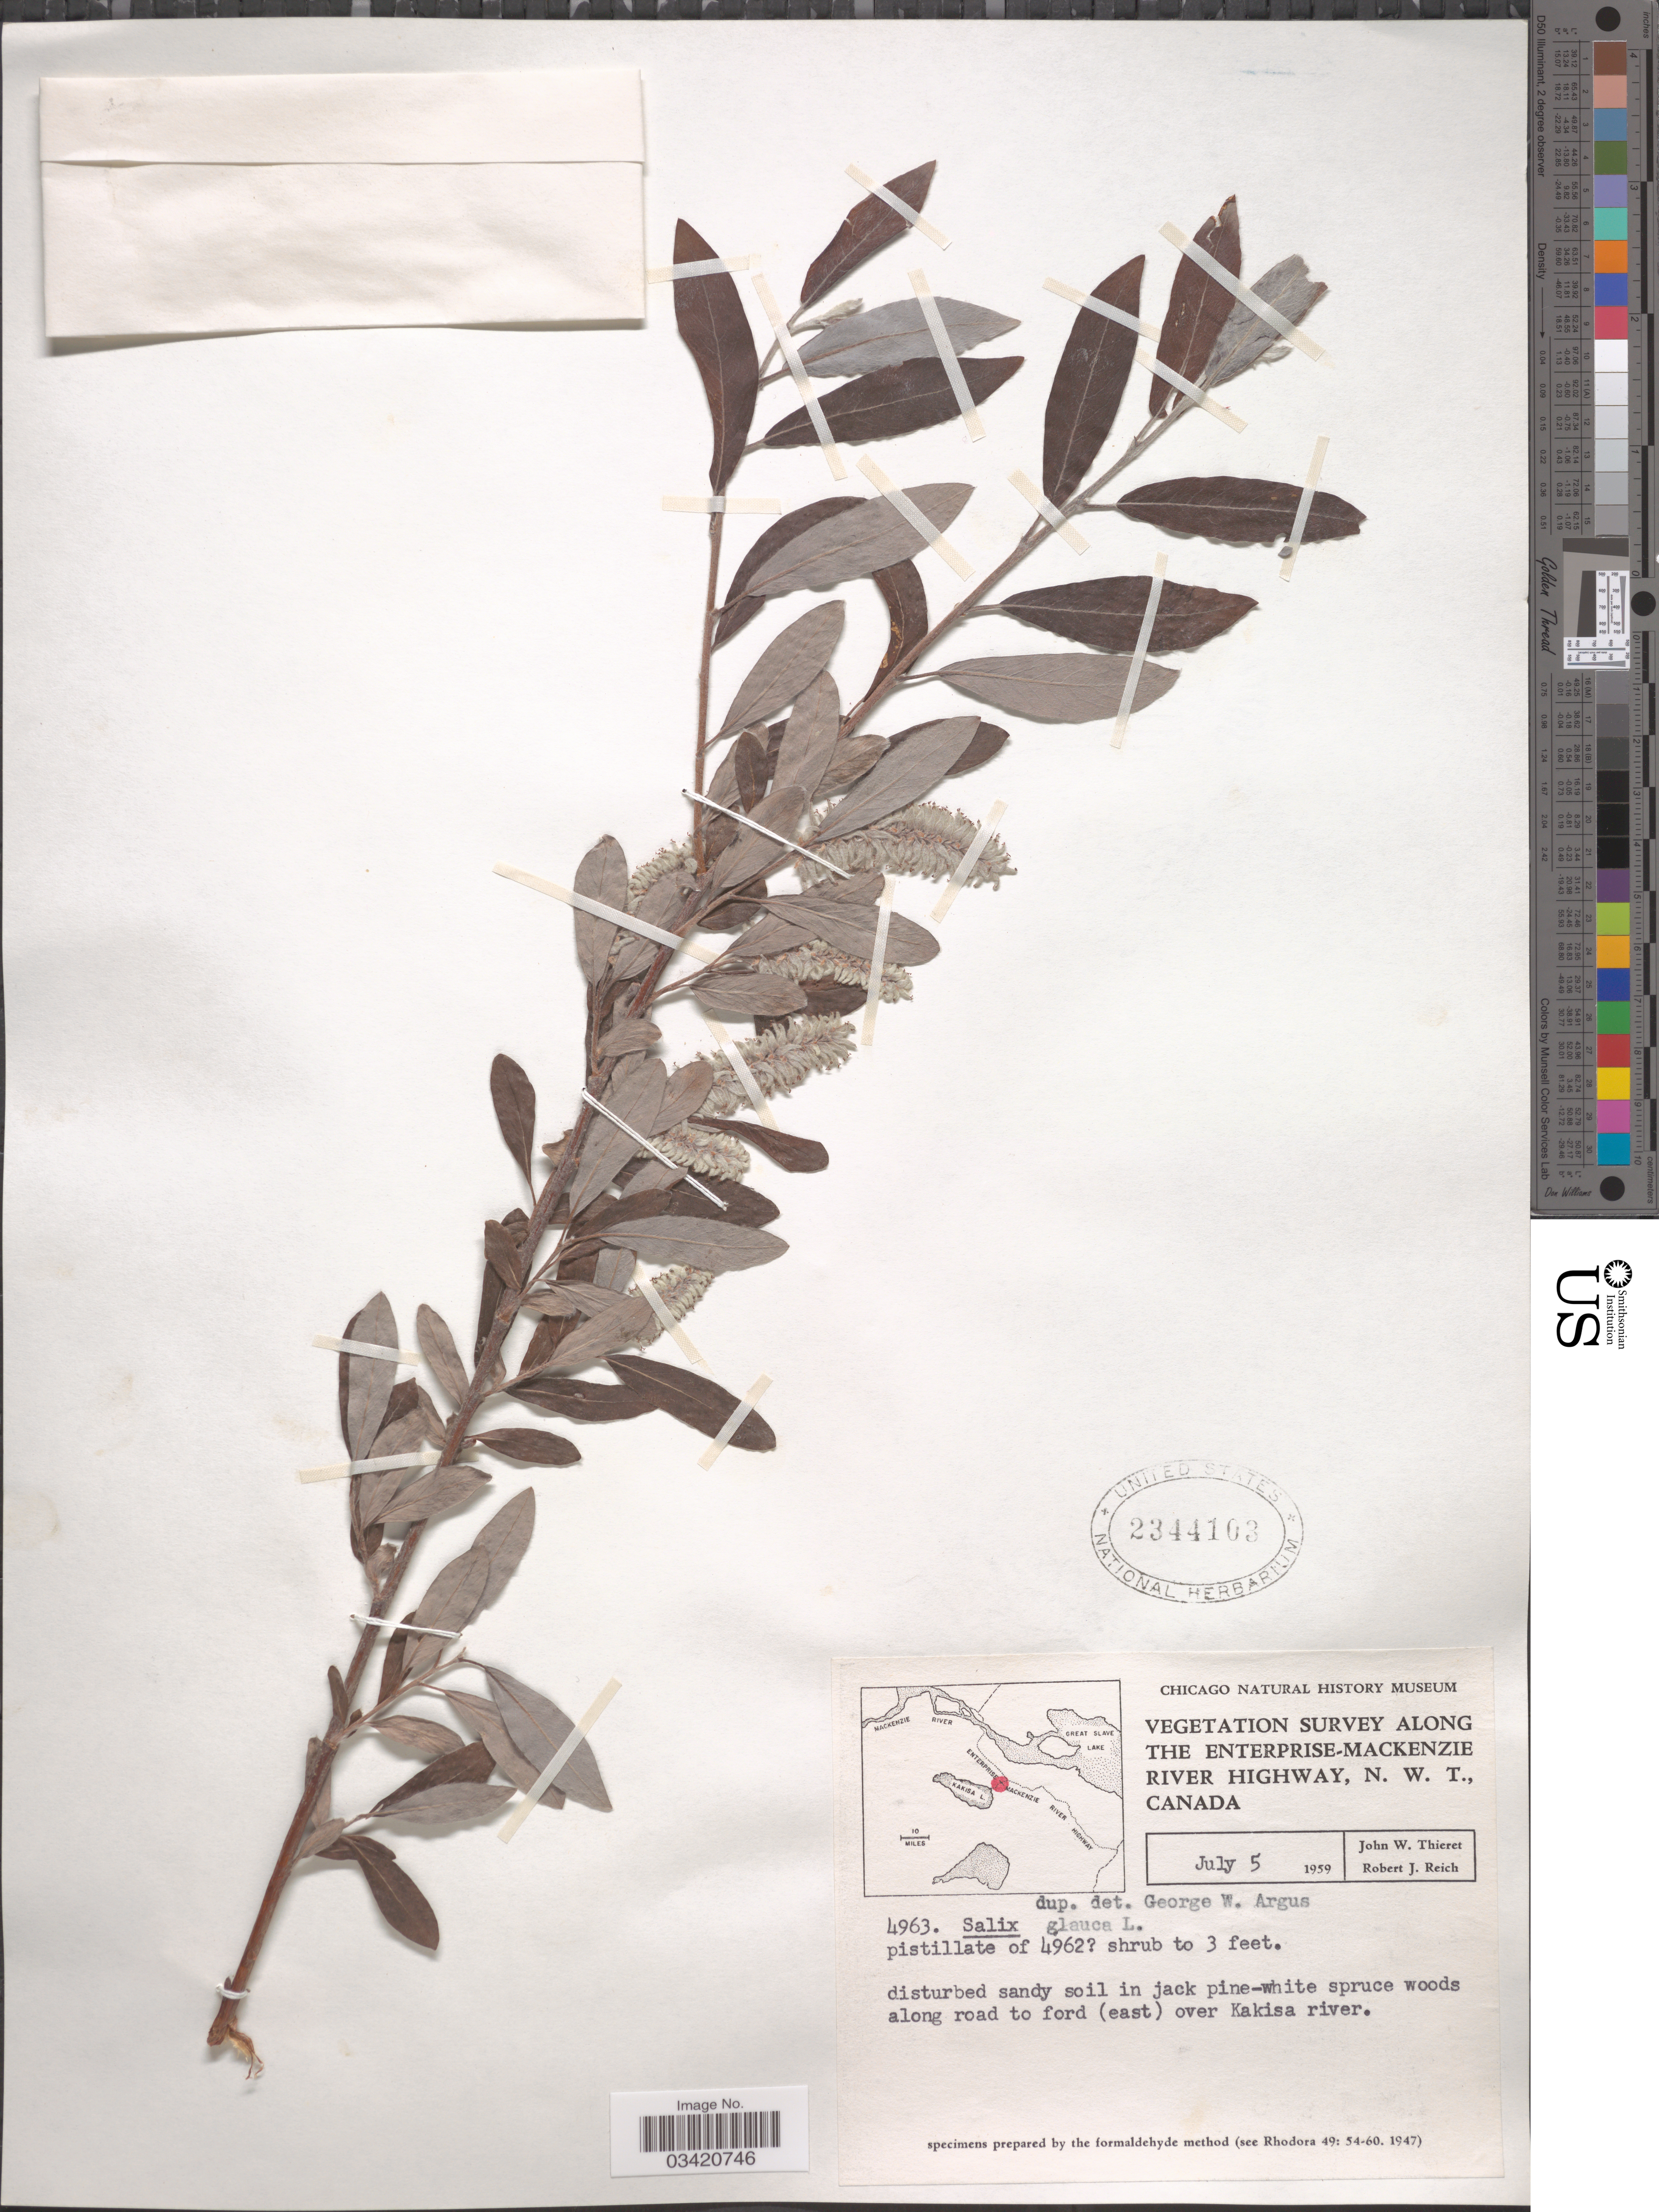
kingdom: Plantae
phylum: Tracheophyta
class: Magnoliopsida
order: Malpighiales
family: Salicaceae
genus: Salix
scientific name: Salix glauca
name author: L.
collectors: J. W. Thieret & R. Reich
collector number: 4963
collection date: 1959-07-05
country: Canada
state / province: Northwest Territories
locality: Along the Enterprise-Mackenzie River Highway, N. W. T. along road to ford (east) over Kakisa river.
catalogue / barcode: US 2344103